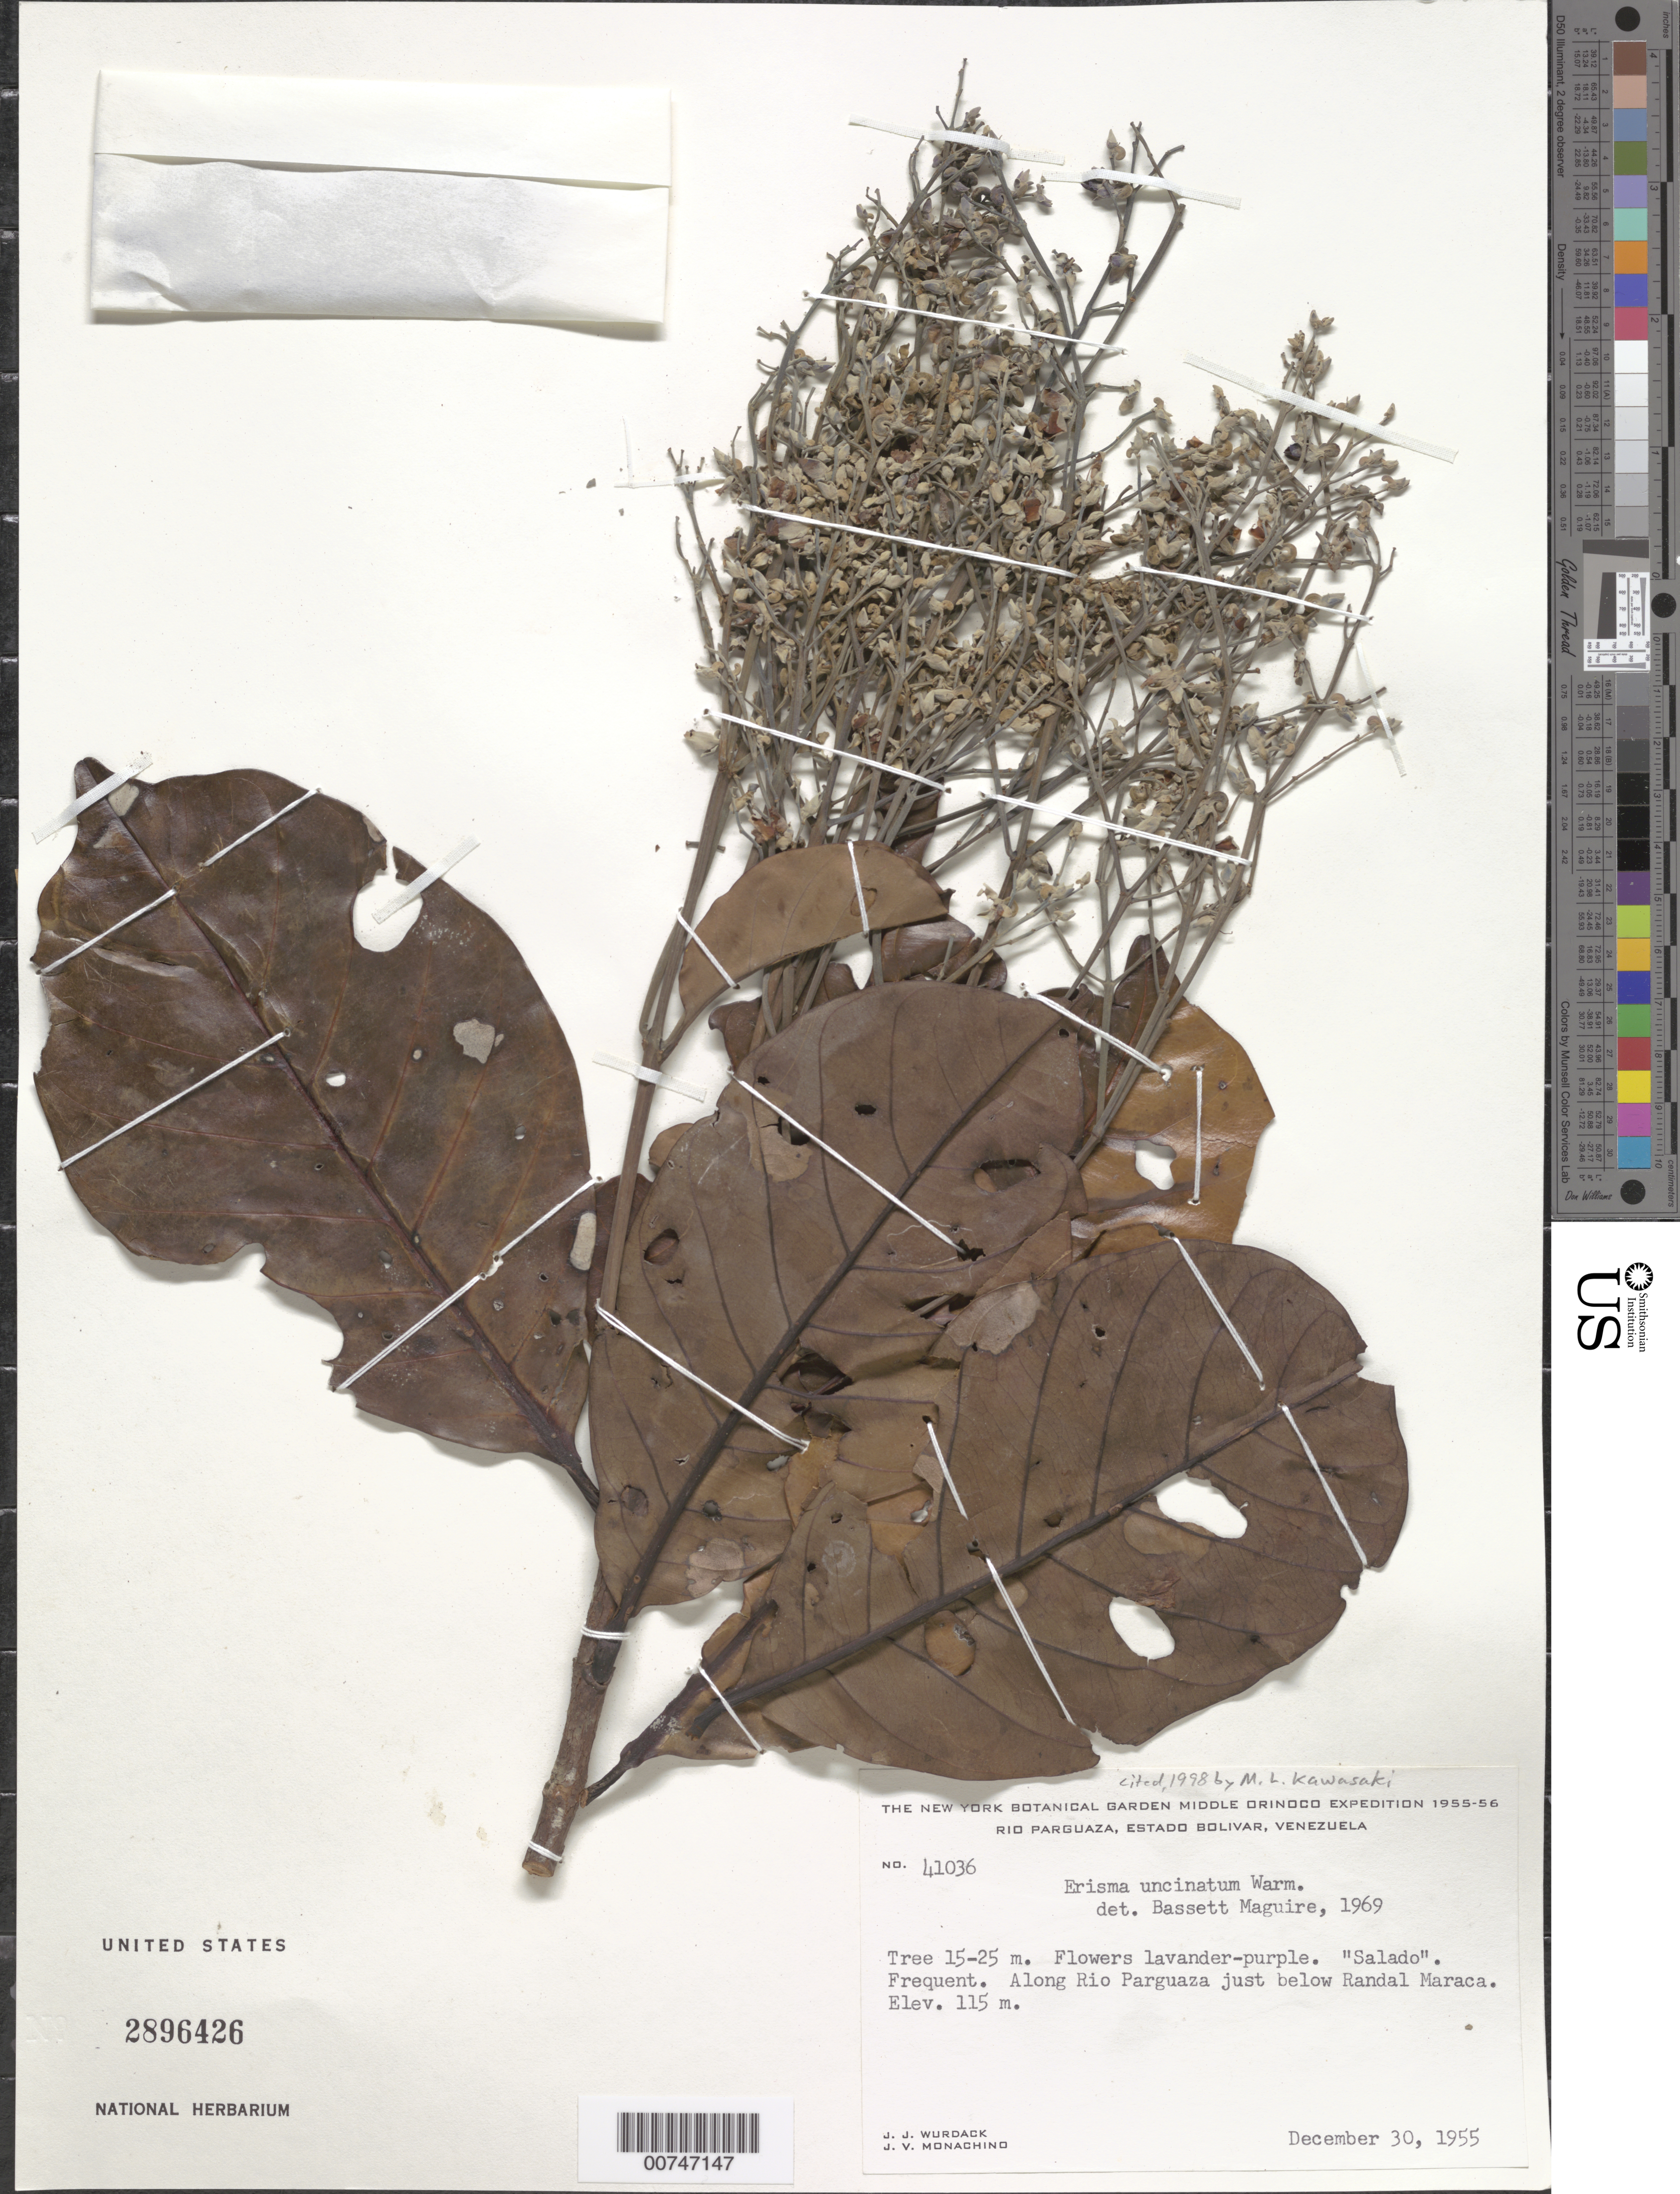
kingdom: Plantae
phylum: Tracheophyta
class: Magnoliopsida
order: Myrtales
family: Vochysiaceae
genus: Erisma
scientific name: Erisma uncinatum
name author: Warm.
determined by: Maguire, Bassett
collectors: J. J. Wurdack & J. V. Monachino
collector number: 41036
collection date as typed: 30-Dec-55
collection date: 1955-12-30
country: Venezuela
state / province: Bolívar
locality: Río Parguaza, just below Raudal Maraca (about 110 river km from mouth)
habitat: Along river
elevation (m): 115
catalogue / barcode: US 2896426